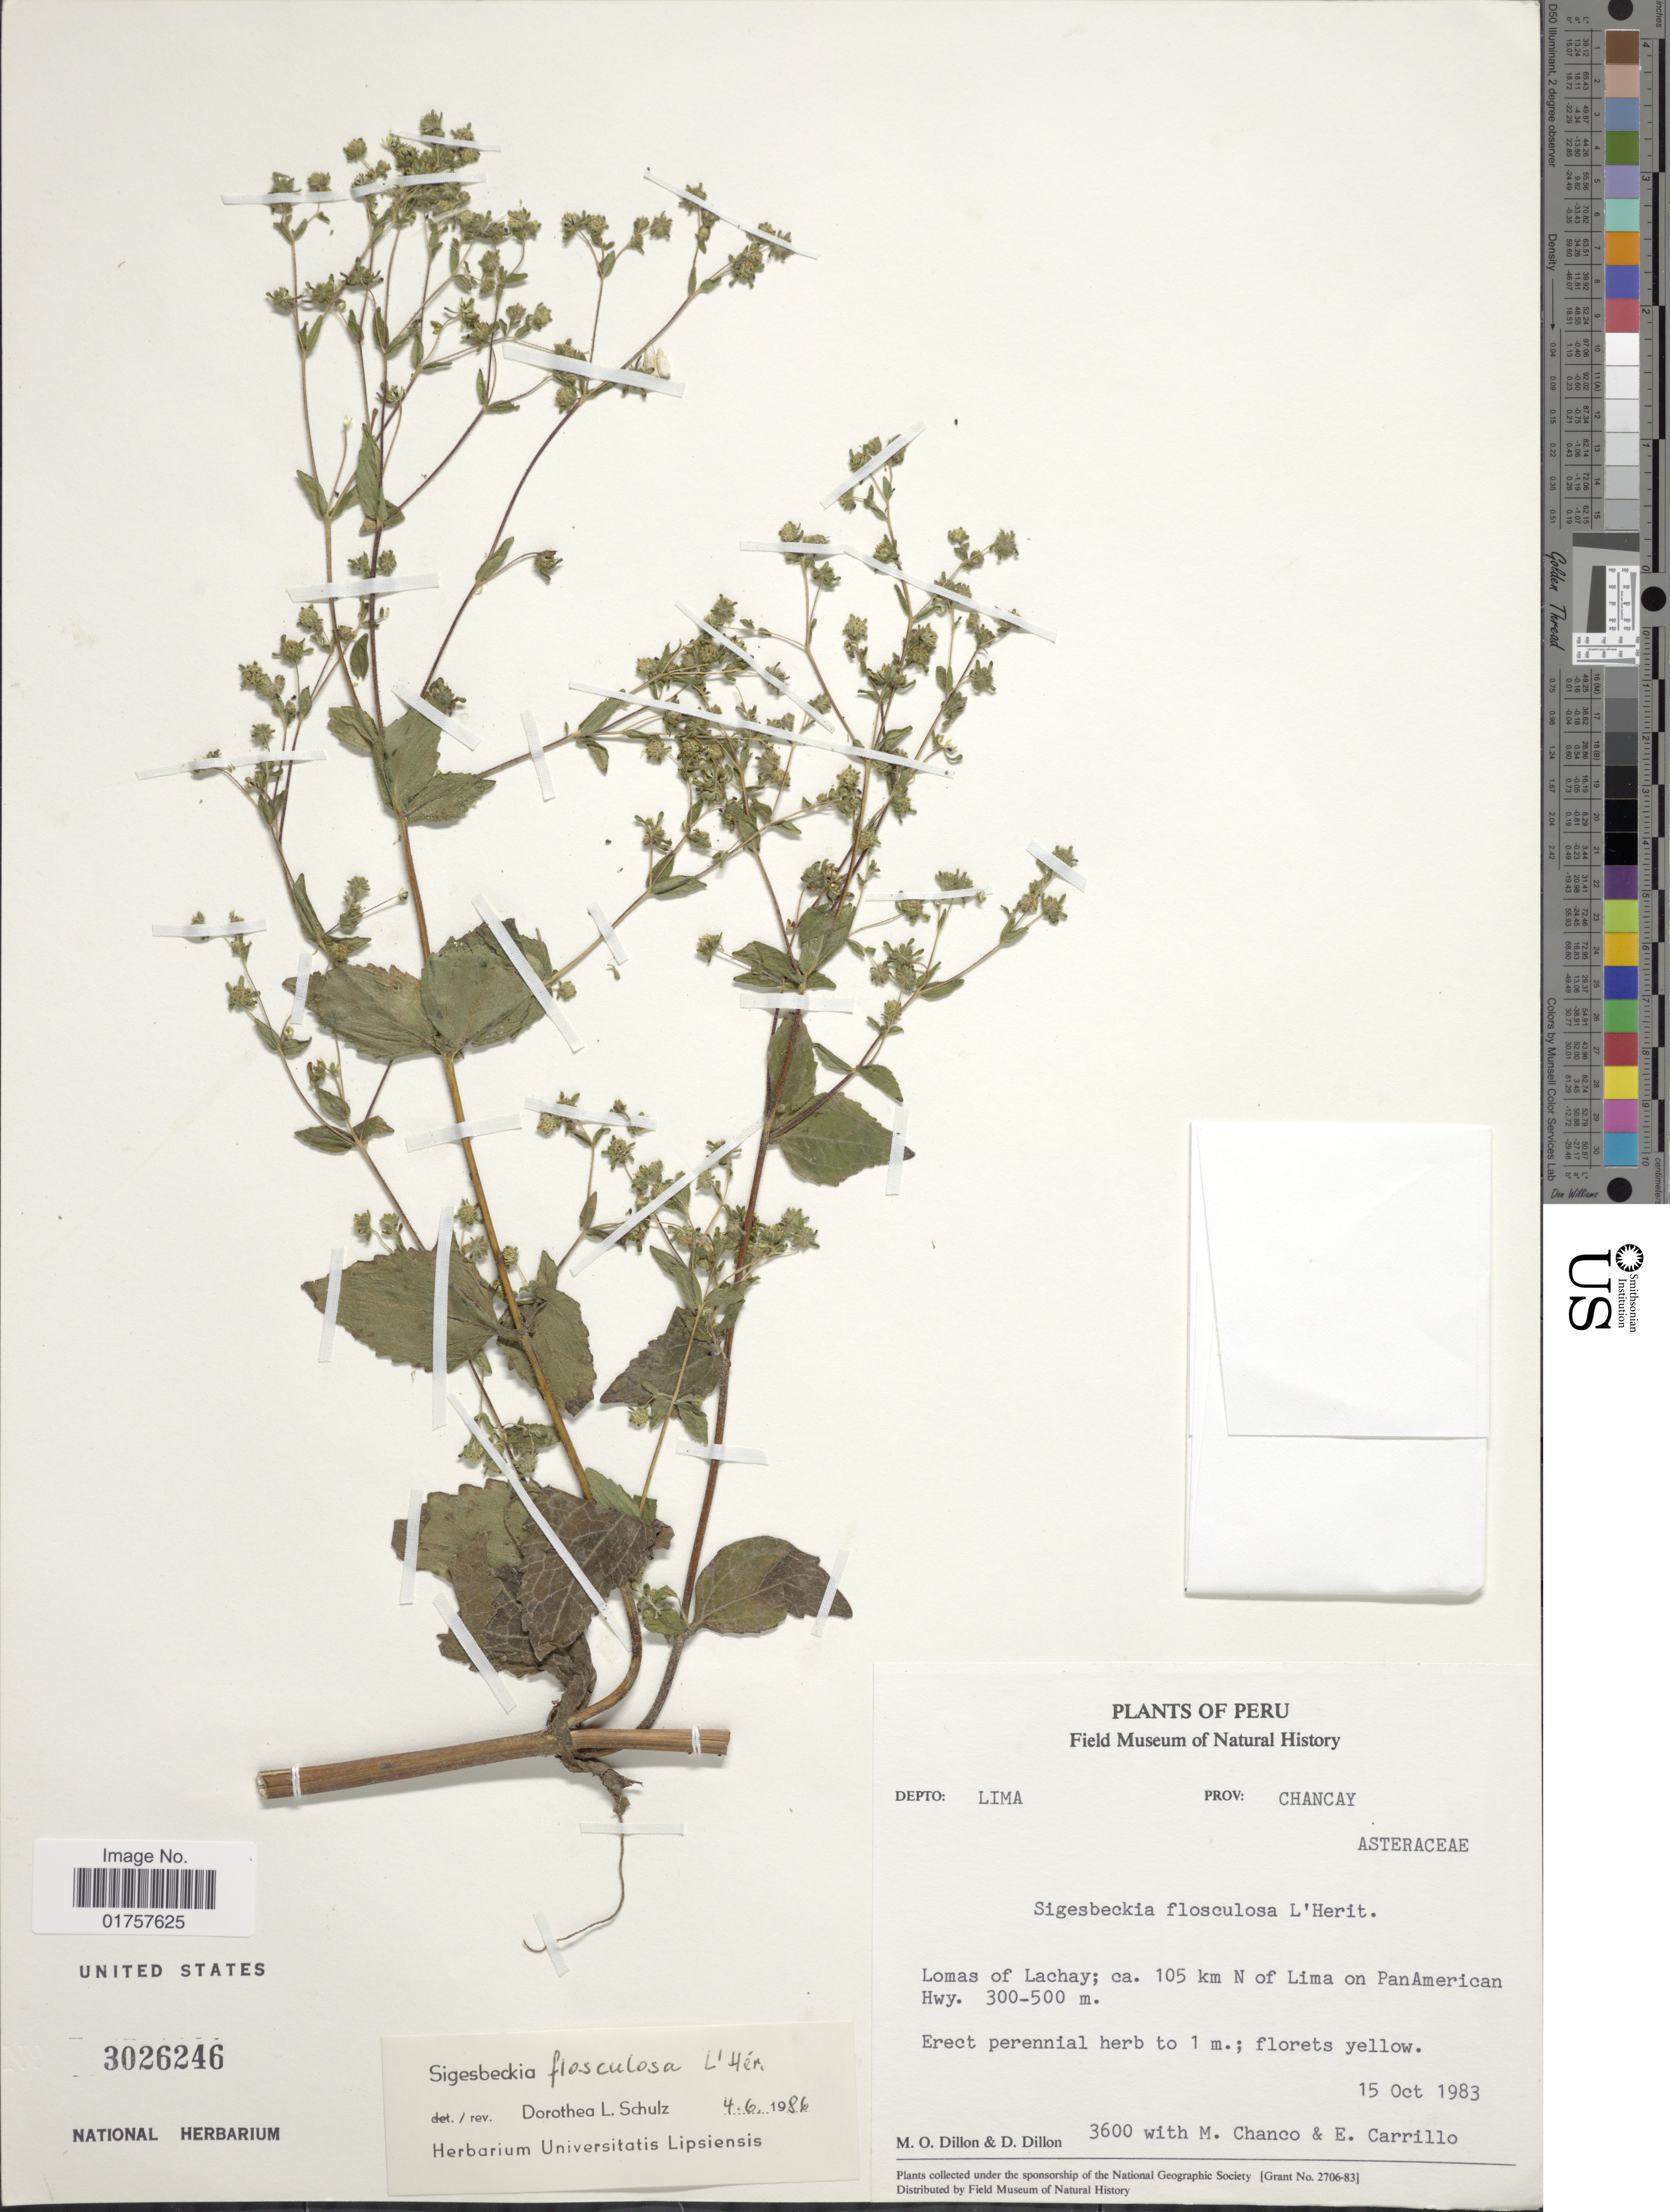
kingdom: Plantae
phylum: Tracheophyta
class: Magnoliopsida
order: Asterales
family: Asteraceae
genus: Sigesbeckia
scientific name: Sigesbeckia flosculosa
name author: L'Hér.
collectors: M. O. Dillon, D. Dillon, M. Chanco & E. Carrillo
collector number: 3600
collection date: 1983-10-15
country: Peru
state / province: Lima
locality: Prov: Chancay. Lomas of Lachay; ca. 105 km N of Lima on PanAmerican Hwy.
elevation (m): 300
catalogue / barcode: US 3026246